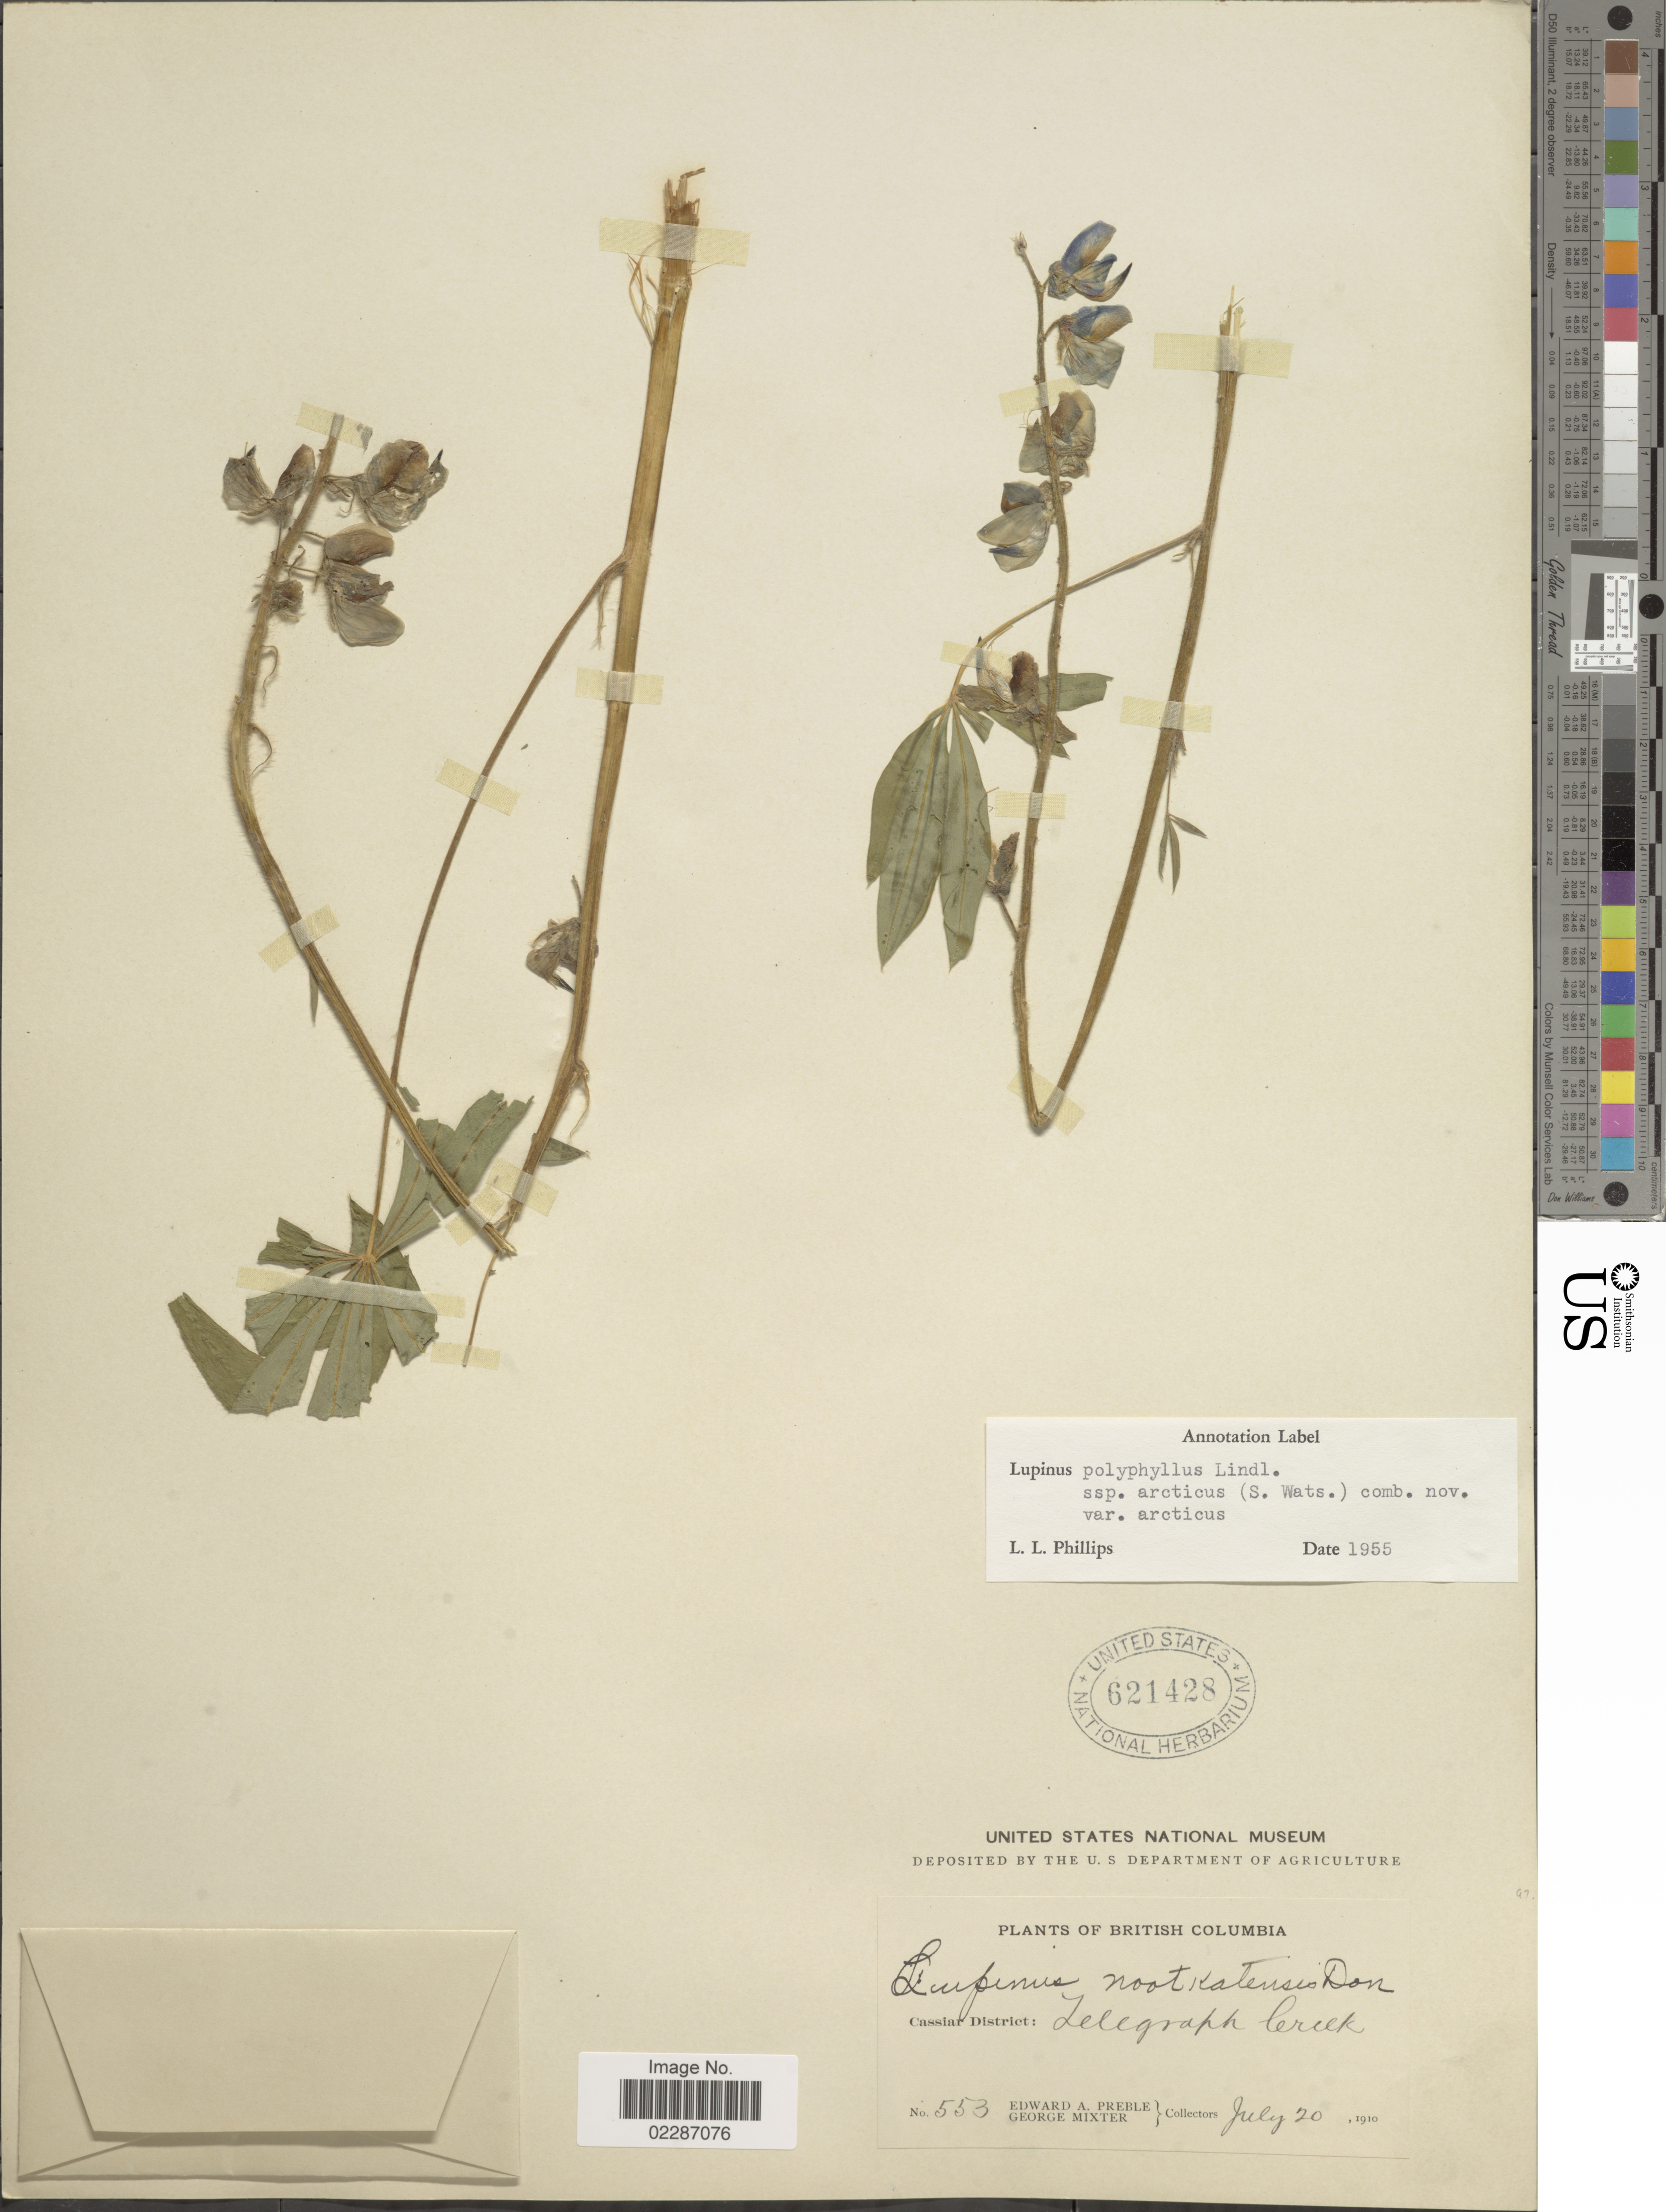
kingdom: Plantae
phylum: Tracheophyta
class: Magnoliopsida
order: Fabales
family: Fabaceae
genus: Lupinus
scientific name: Lupinus arcticus subsp. arcticus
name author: S. Watson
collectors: E. Preble & G. Mixter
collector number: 553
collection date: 1910-07-20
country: Canada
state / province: British Columbia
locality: Cassiar District: Telegraph Creek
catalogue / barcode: US 621428